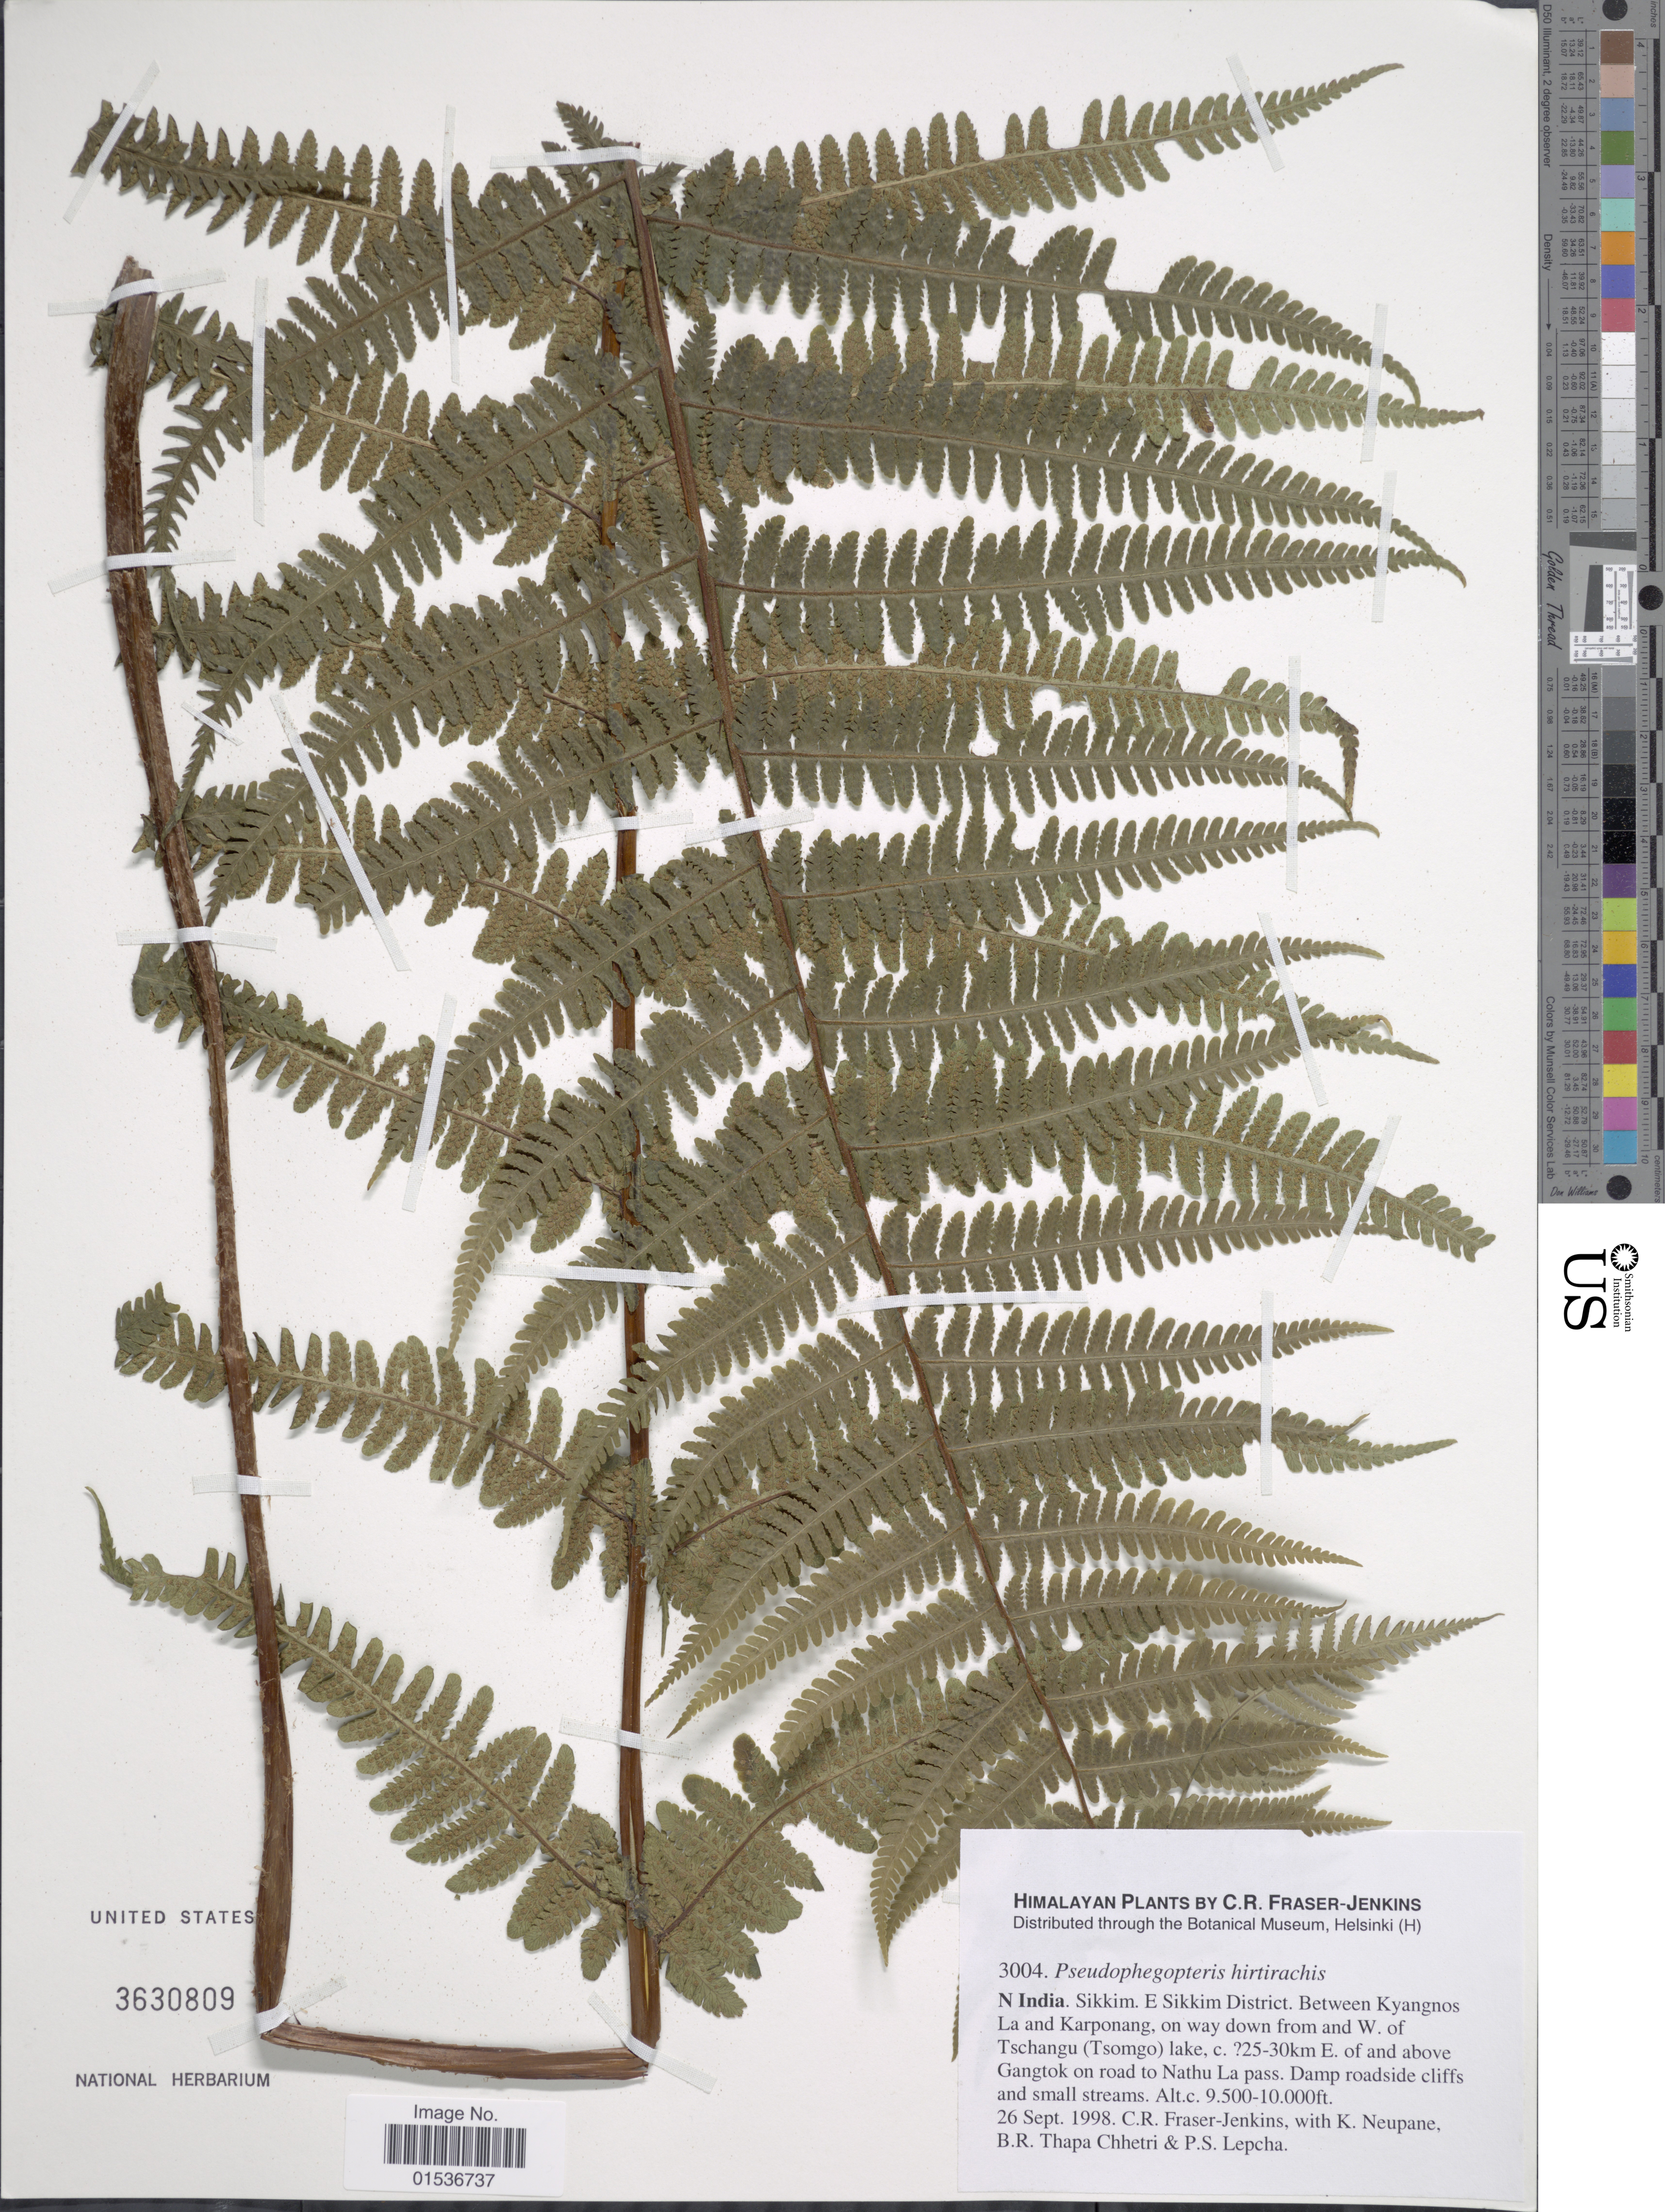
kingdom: Plantae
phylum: Tracheophyta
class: Polypodiopsida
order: Polypodiales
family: Thelypteridaceae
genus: Pseudophegopteris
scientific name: Pseudophegopteris hirtirachis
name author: (C. Chr.) Holttum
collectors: C. R. Fraser-Jenkins, K. Neupane, B. Thapa & P. Lepcha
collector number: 3004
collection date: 1998-09-26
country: India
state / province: Sikkim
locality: N India. Sikkim District, Between Kyangnos La and Karponang, on way down from and W. of Tschangu (Tsomgo) lake c. [unsure placement]25-30km E. of and above Gangtok on road to Nathu La pass. Himalaya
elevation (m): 2896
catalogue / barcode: US 3630809